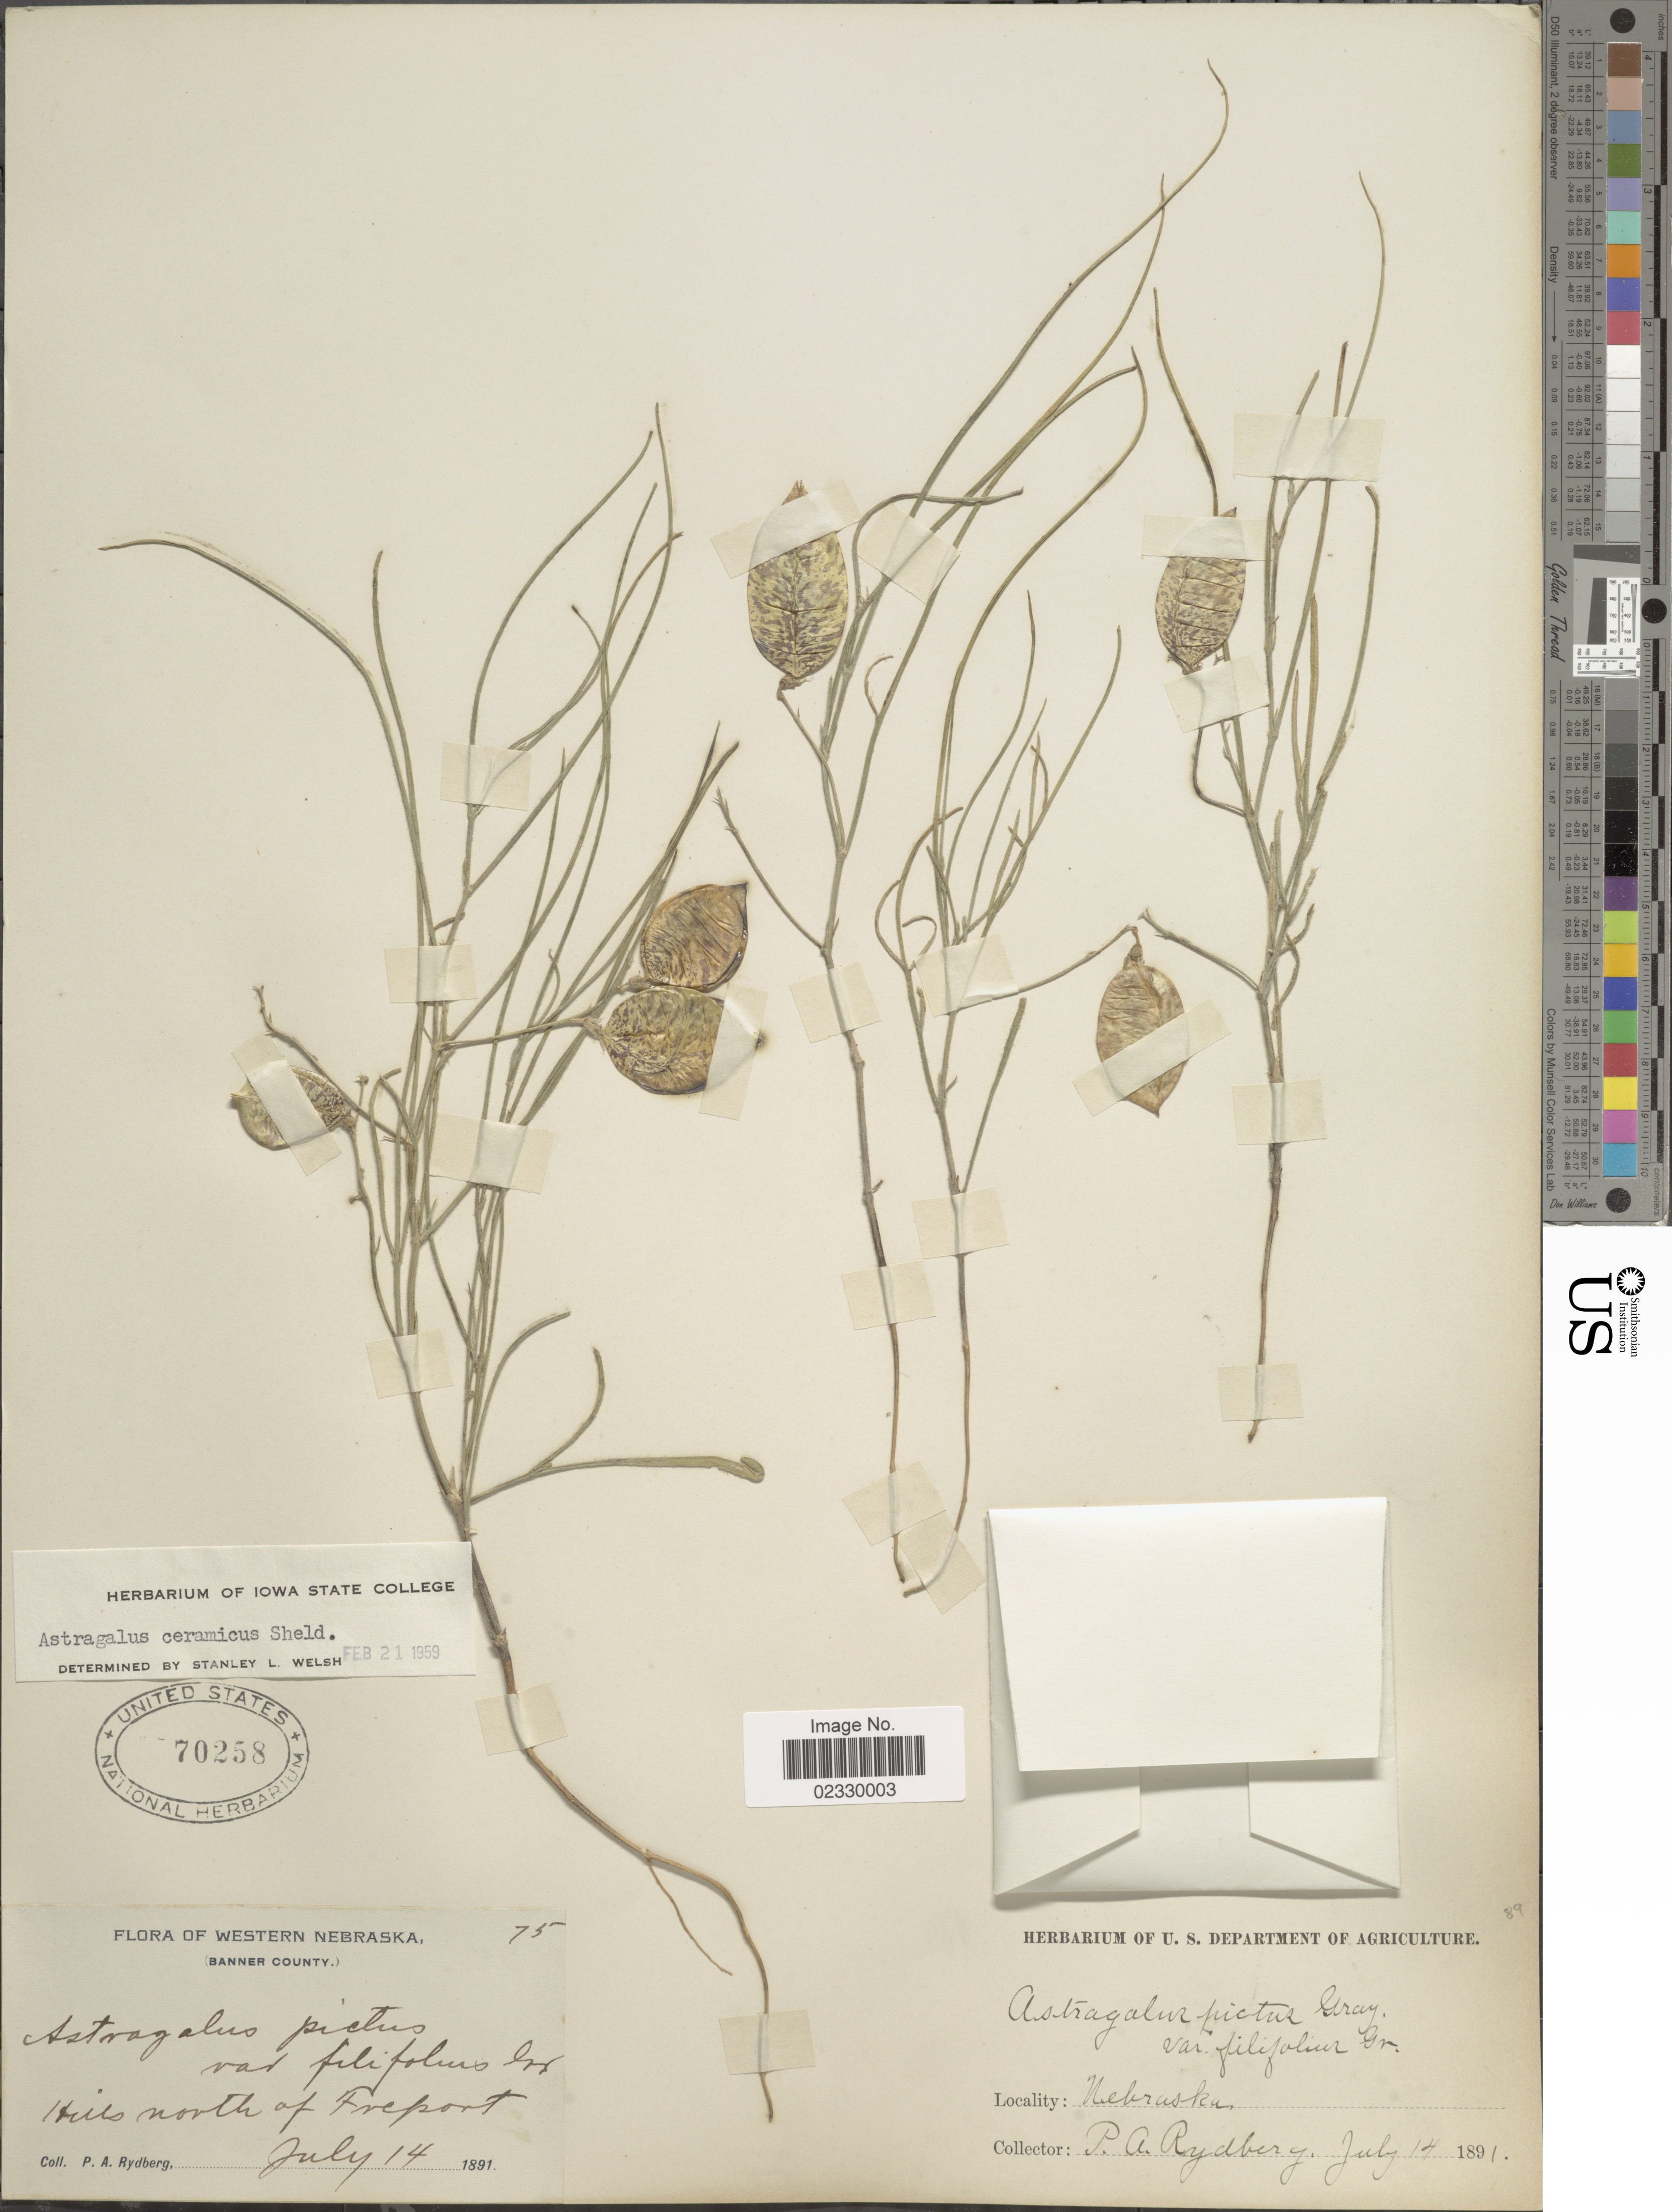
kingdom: Plantae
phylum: Tracheophyta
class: Magnoliopsida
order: Fabales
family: Fabaceae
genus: Astragalus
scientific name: Astragalus ceramicus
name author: E. Sheld.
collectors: P. A. Rydberg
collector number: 75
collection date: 1891-07-14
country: United States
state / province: Nebraska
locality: Western Nebraska. Hills north of Freport.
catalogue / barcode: US 70258